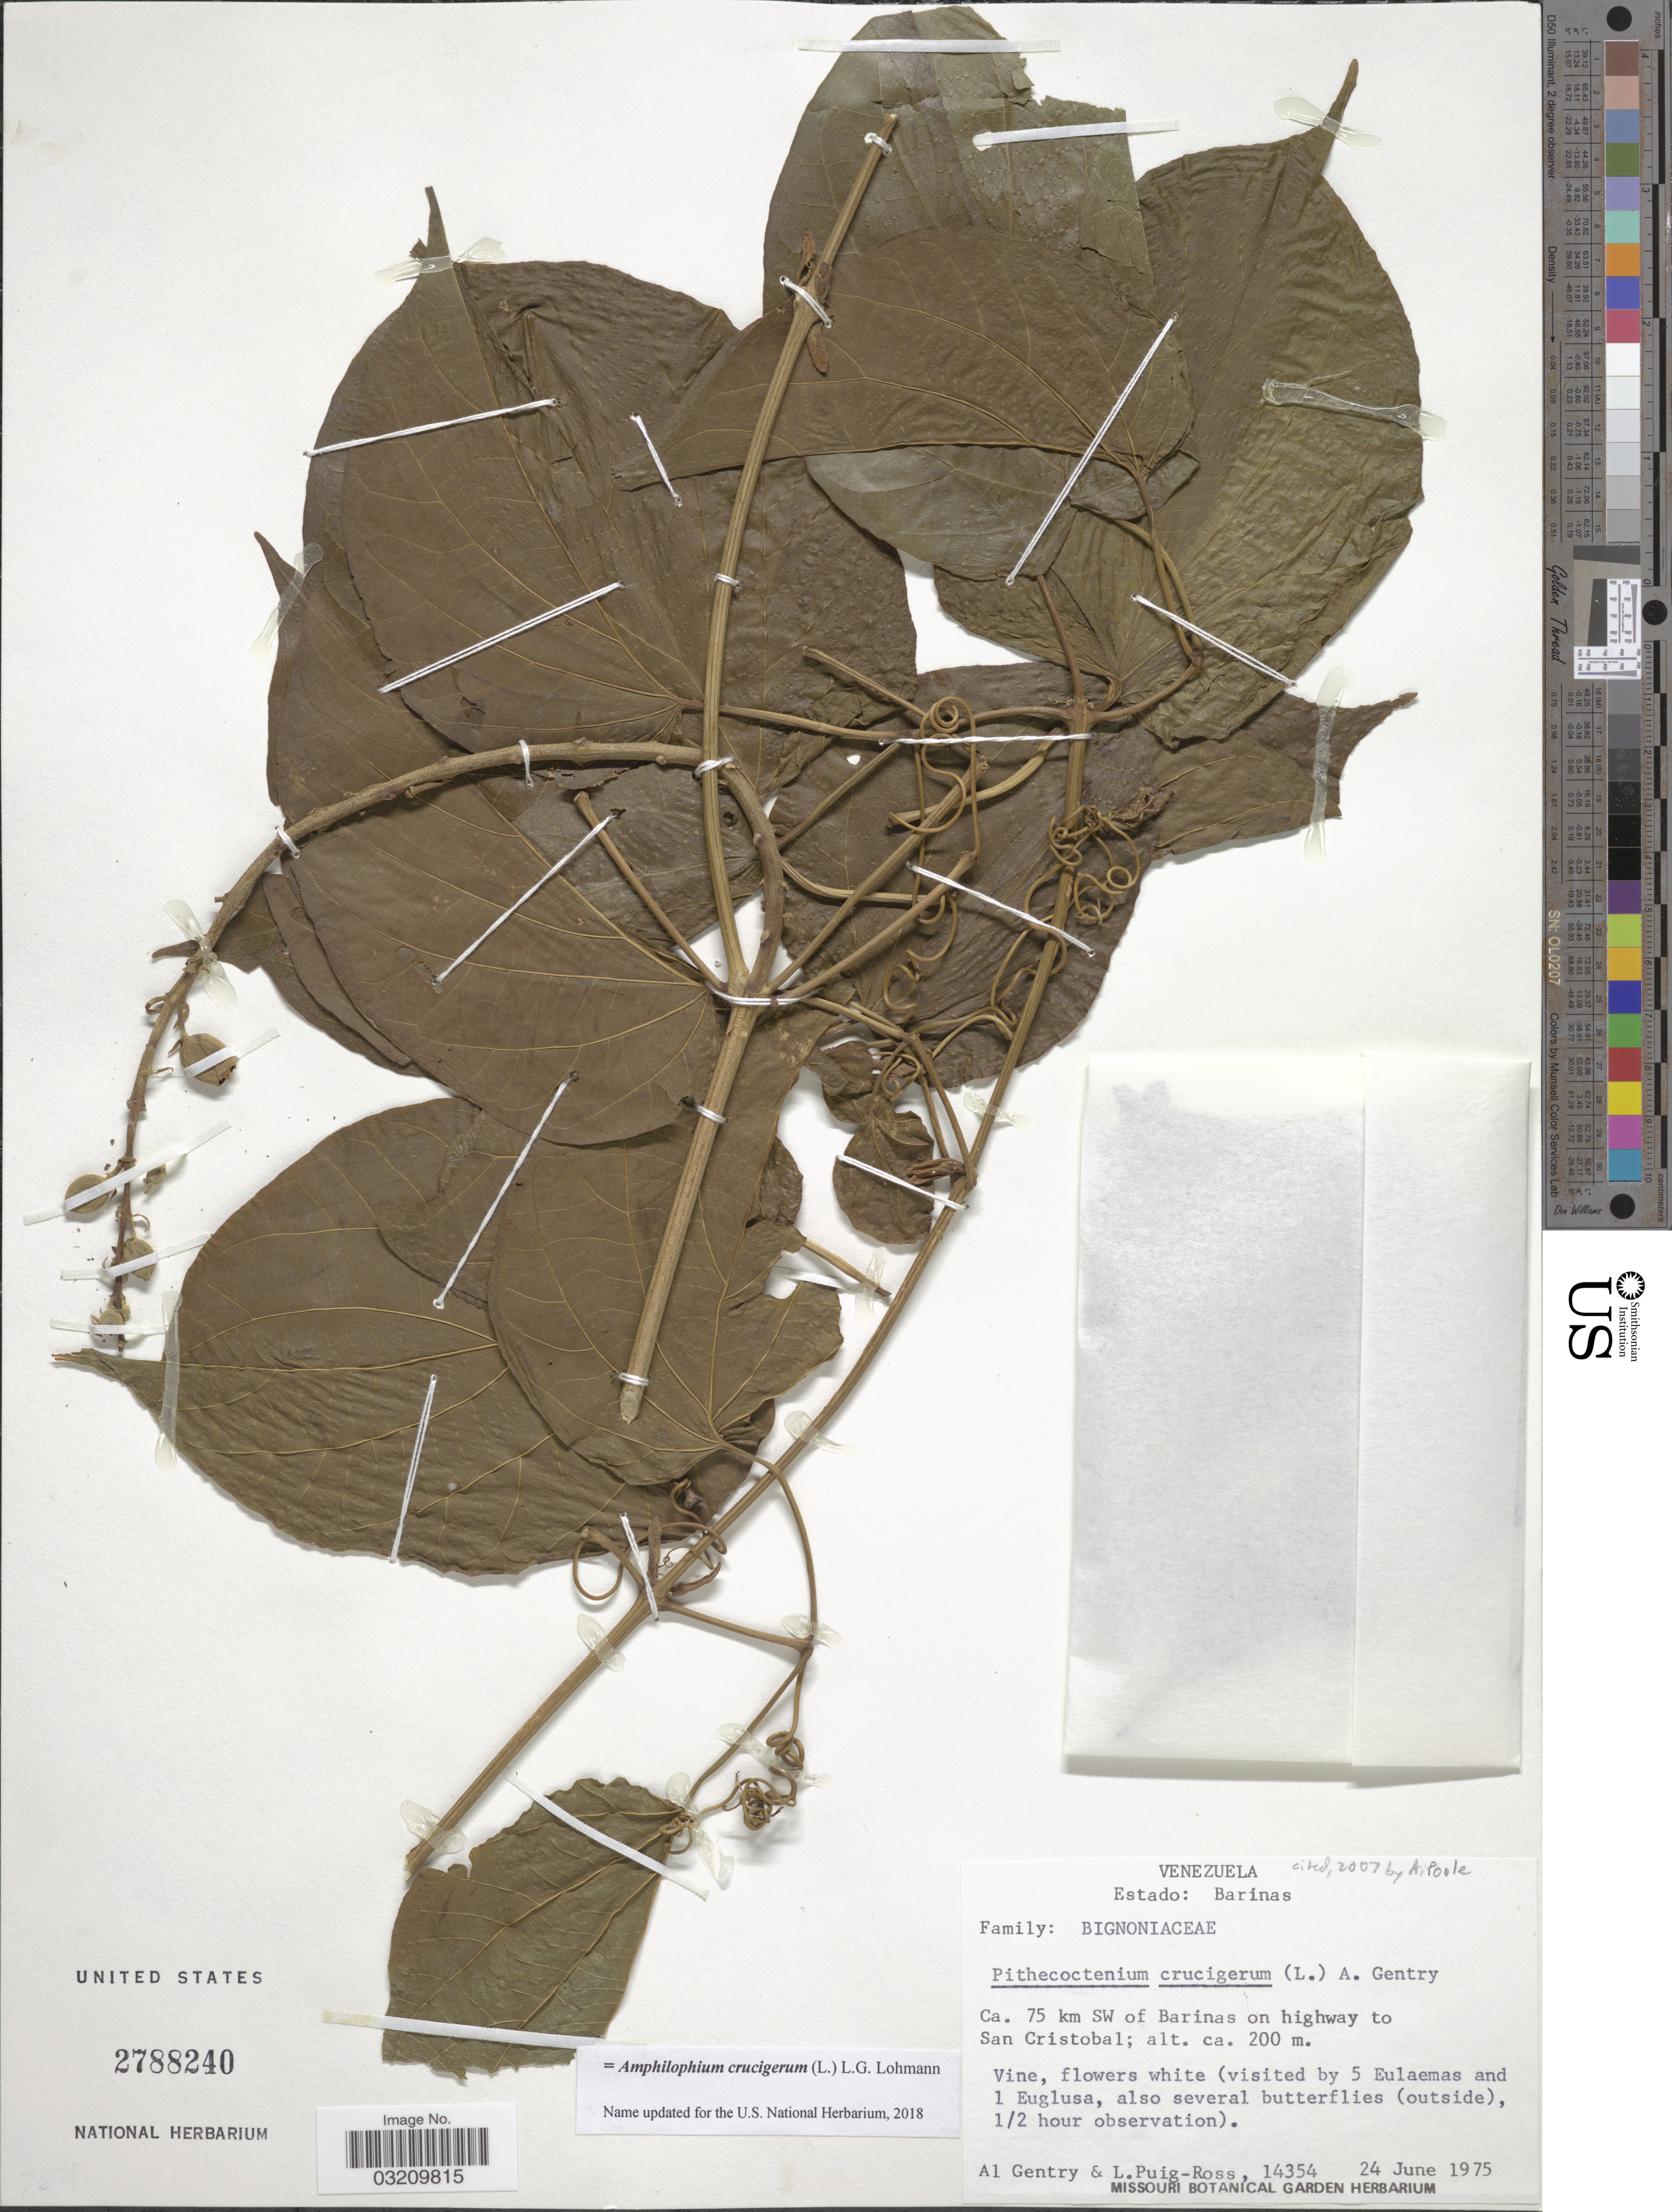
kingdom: Plantae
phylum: Tracheophyta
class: Magnoliopsida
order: Lamiales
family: Bignoniaceae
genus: Amphilophium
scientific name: Amphilophium crucigerum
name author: (L.) L.G. Lohmann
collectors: A. H. Gentry & L. Puig-Ross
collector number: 14354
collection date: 1975-06-24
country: Venezuela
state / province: Barinas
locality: Ca. 75 km SW of Barinas on highway to San Cristobal.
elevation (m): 200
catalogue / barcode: US 2788240